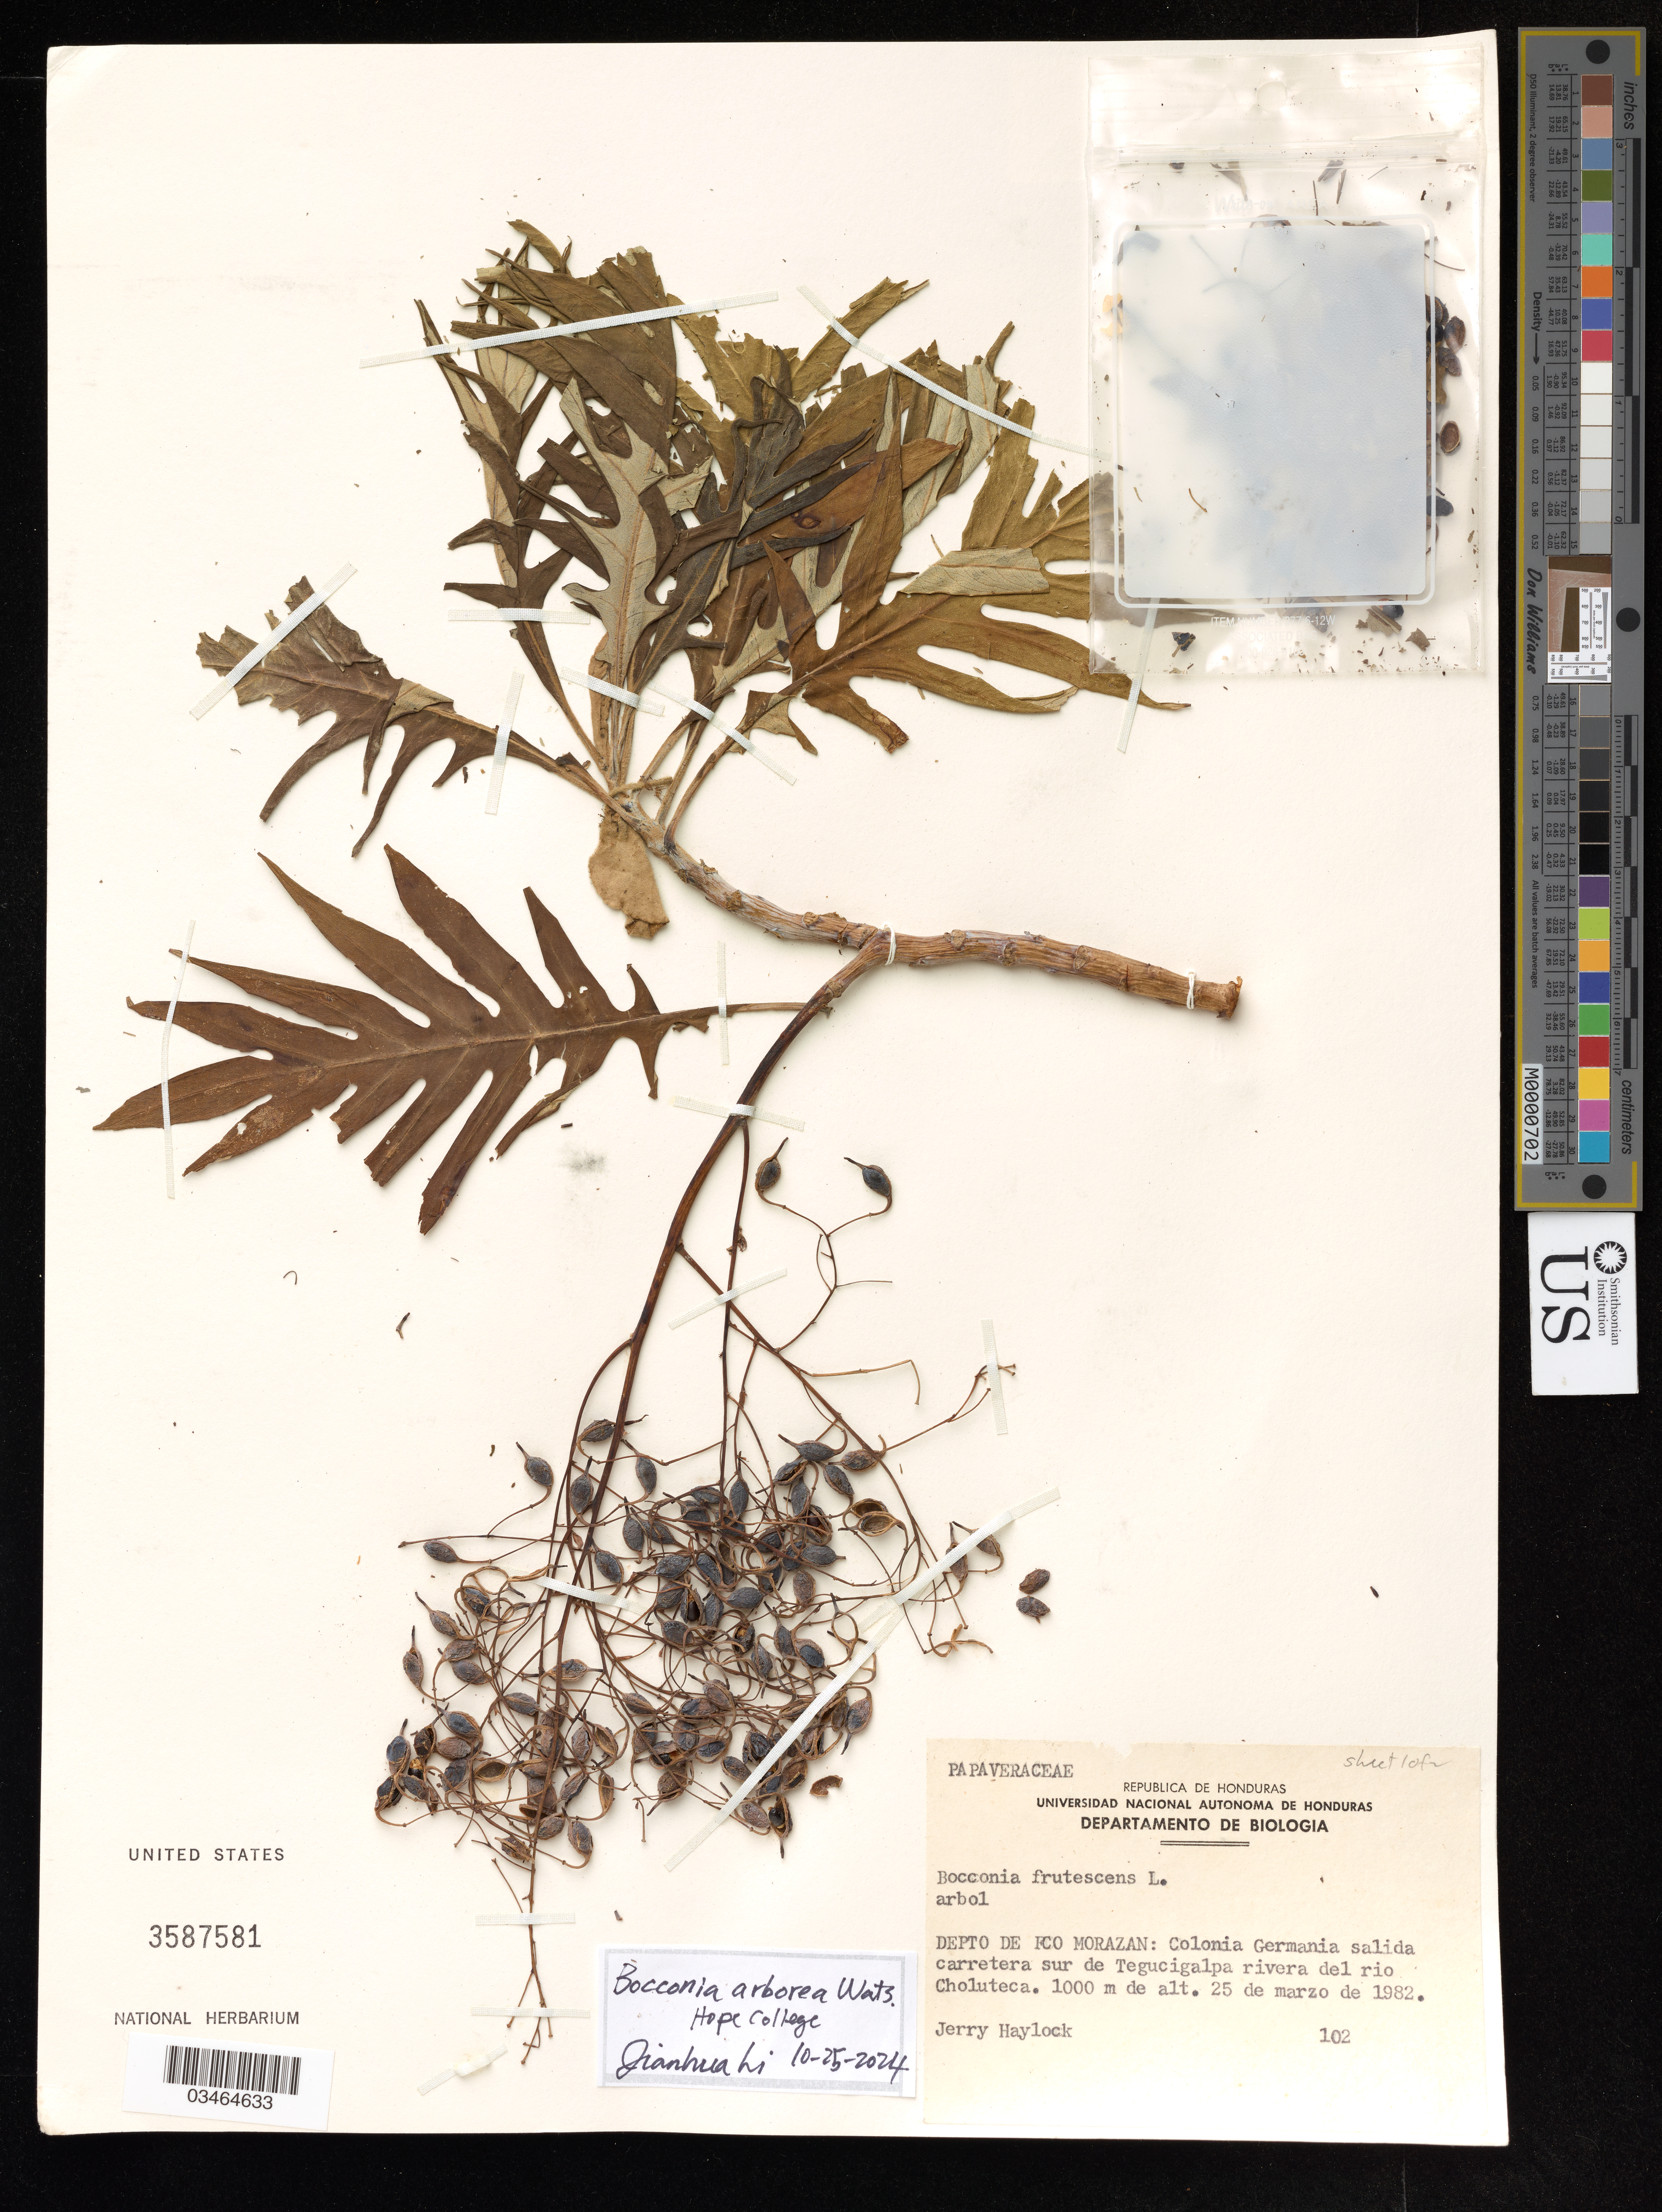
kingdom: Plantae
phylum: Tracheophyta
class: Magnoliopsida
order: Ranunculales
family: Papaveraceae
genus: Bocconia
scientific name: Bocconia arborea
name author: S. Watson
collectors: J. Haylock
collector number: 102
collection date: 1982-03-25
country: Honduras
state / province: Fco. Morazán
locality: Depto de Fco Morazan: Colonia Germania salida carretera sur de Tegucigalpa rivera del rio Choluteca.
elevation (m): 1000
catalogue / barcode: US 3587581